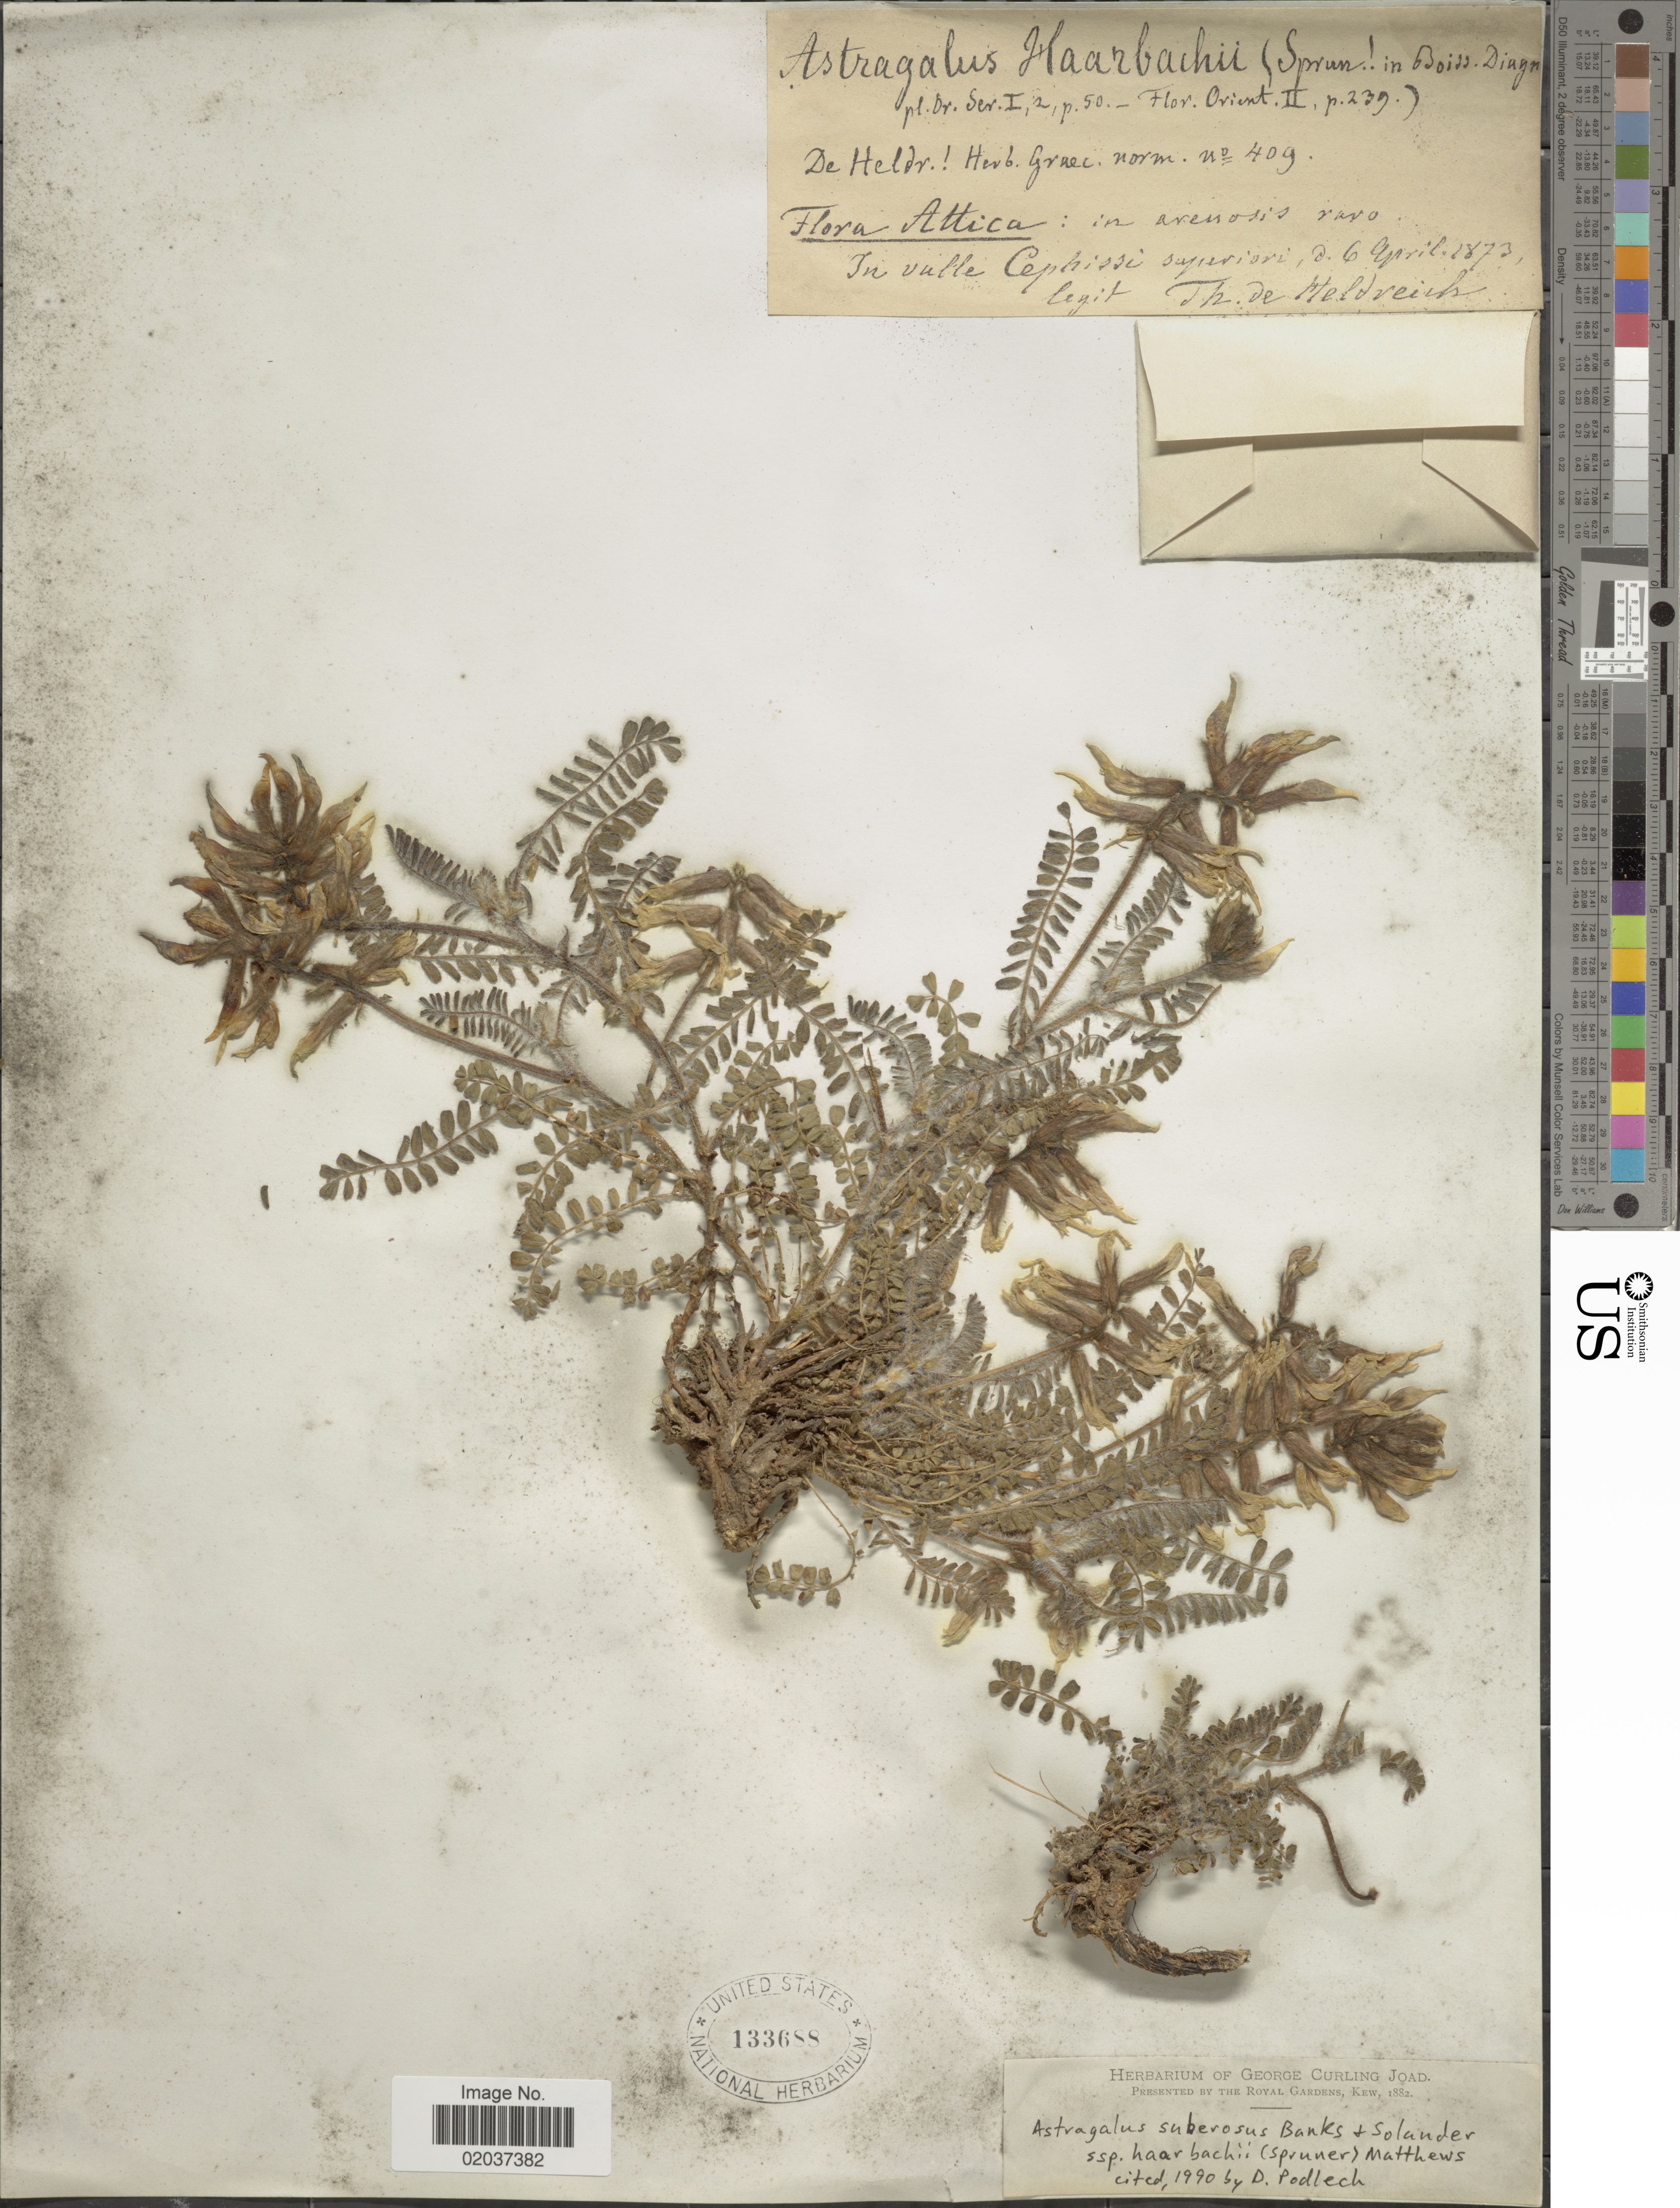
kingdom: Plantae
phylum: Tracheophyta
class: Magnoliopsida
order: Fabales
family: Fabaceae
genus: Astragalus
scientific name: Astragalus suberosus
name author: Banks & Sol.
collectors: -. De Heldreich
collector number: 409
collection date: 1873-04-26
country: Greece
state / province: Attica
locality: Attica: in arenosis ravo, In valle Cephisse superiori.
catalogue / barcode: US 133688